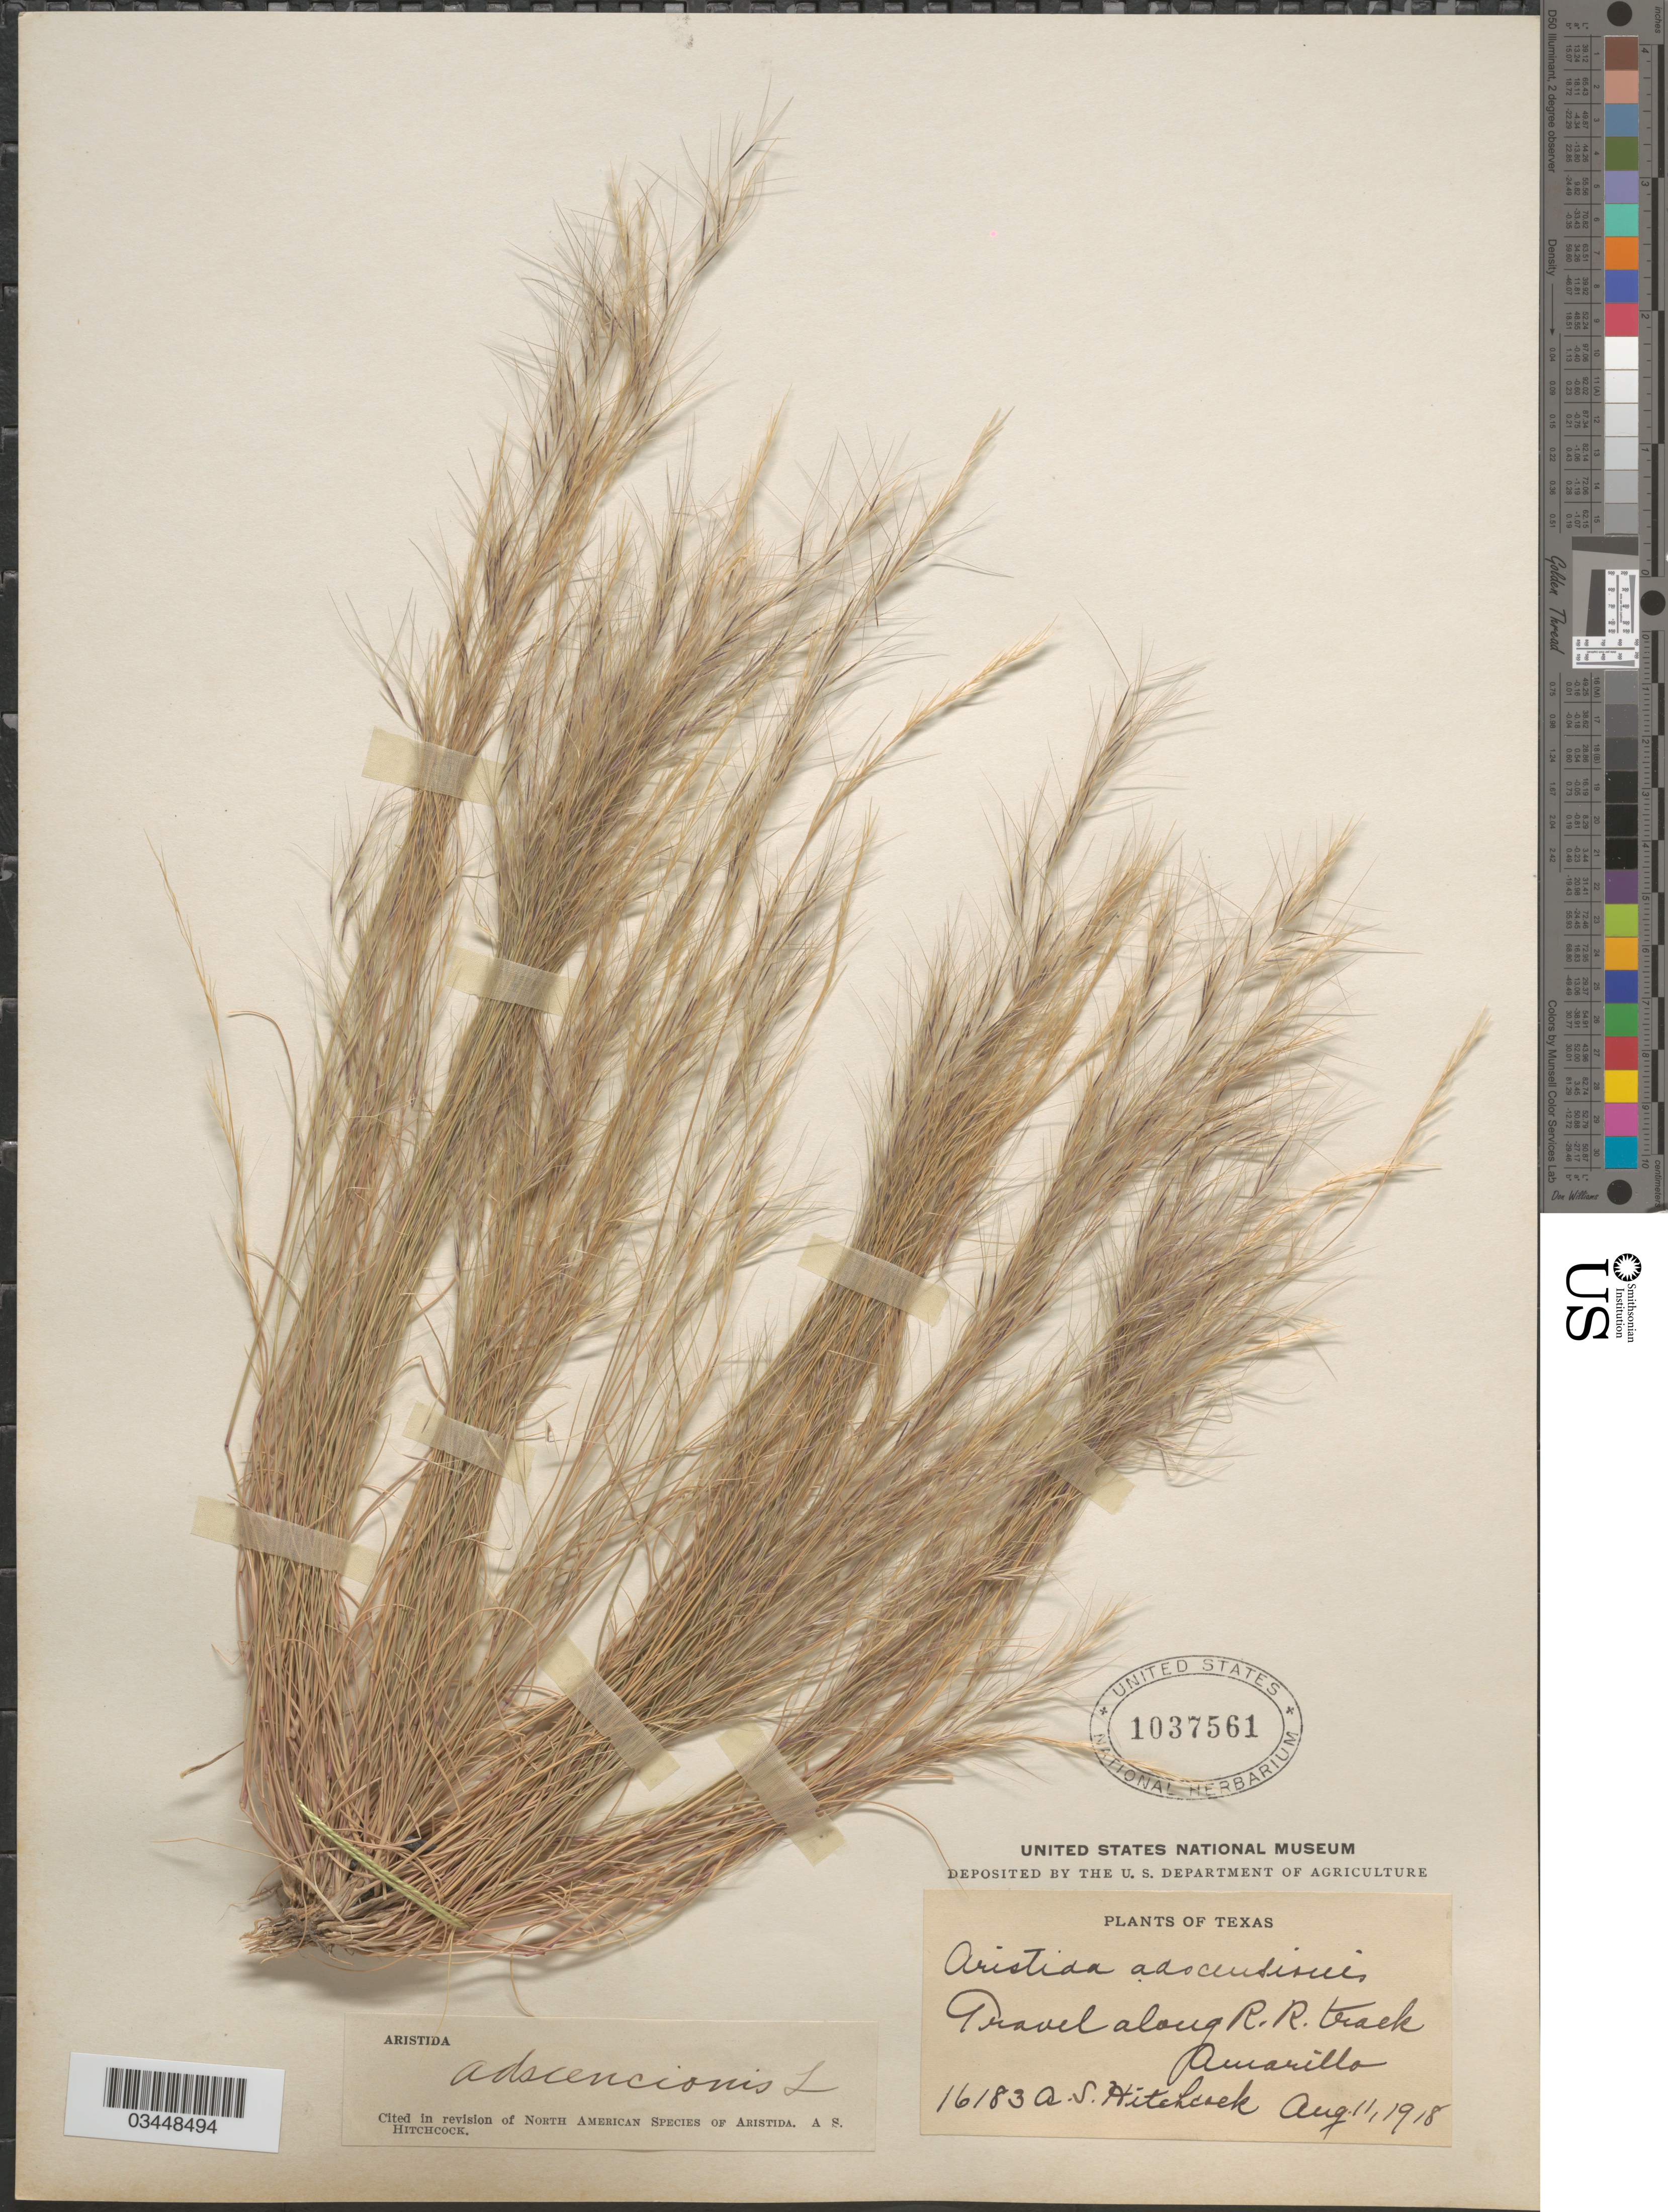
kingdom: Plantae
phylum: Tracheophyta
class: Liliopsida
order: Poales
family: Poaceae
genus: Aristida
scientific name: Aristida adscensionis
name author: L.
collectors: A. S. Hitchcock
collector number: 16183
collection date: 1918-08-11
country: United States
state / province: Texas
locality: Gravel along R.R. track Amarillo.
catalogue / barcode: US 1037561